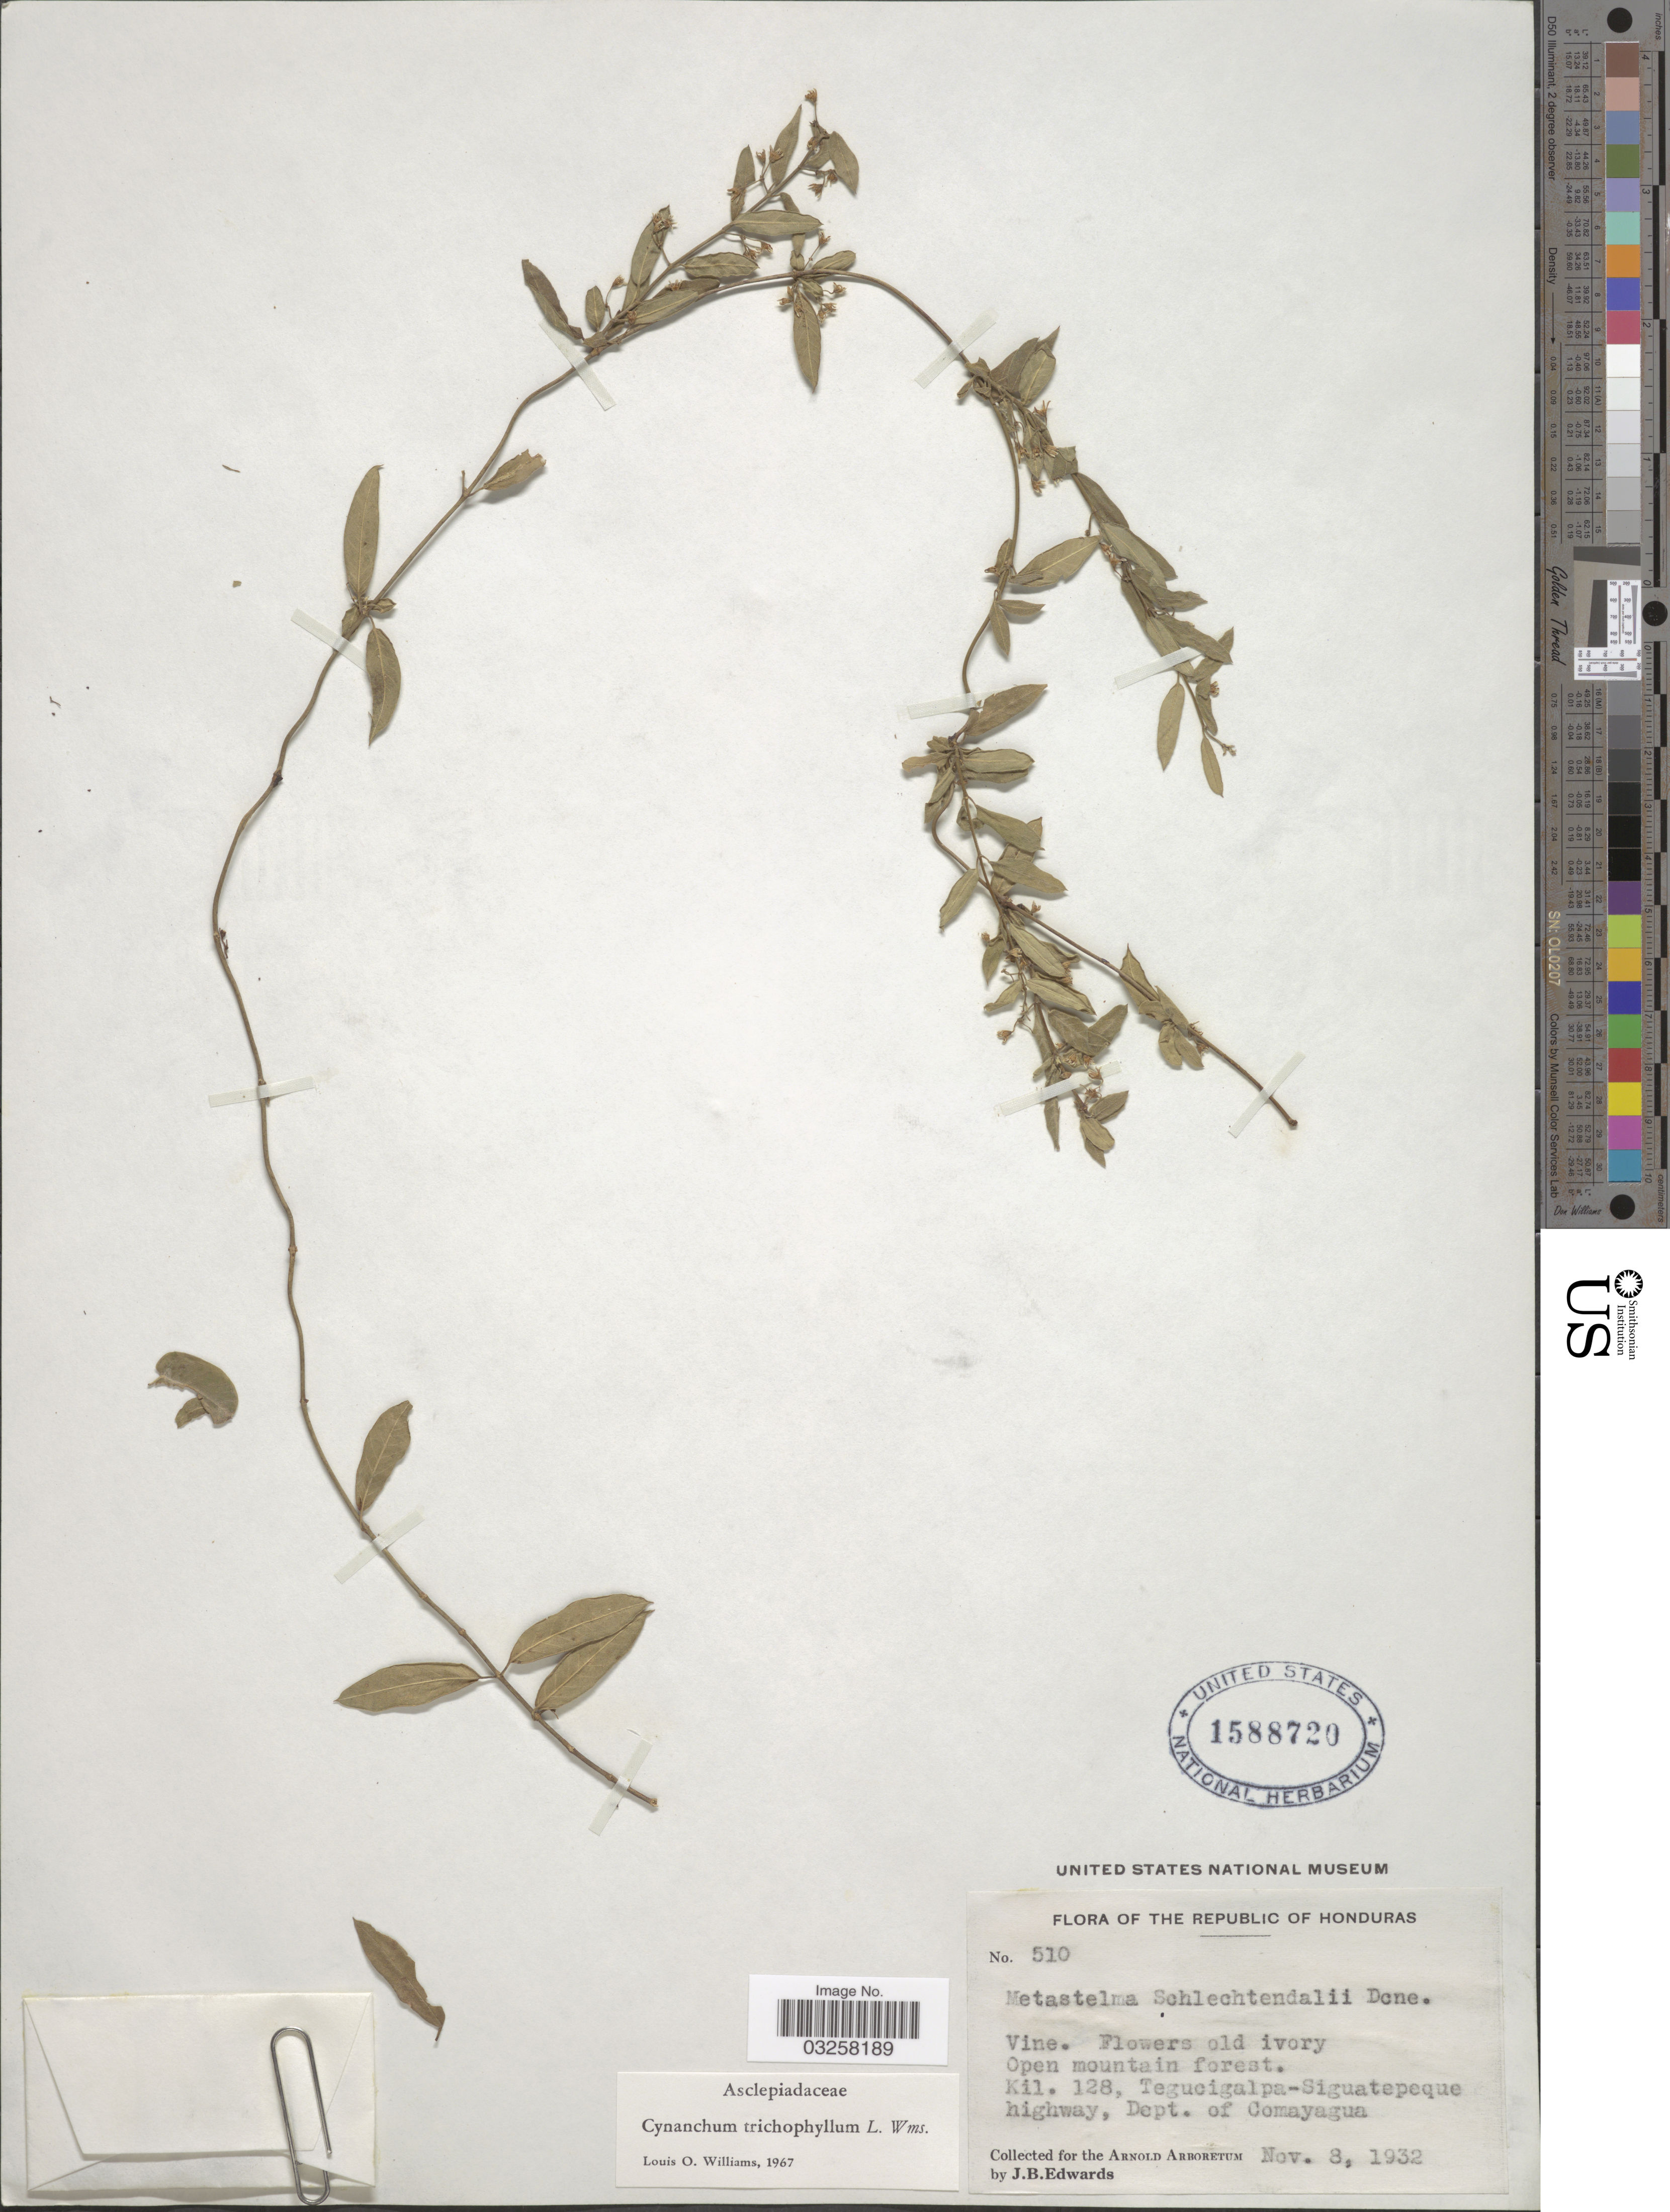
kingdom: Plantae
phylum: Tracheophyta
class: Magnoliopsida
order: Gentianales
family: Apocynaceae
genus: Metastelma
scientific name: Metastelma schlechtendalii var. trichophyllum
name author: (L.O. Williams) Liede & Meve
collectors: J. B. Edwards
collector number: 510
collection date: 1932-11-08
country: Honduras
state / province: Comayagua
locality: Kil. 128, Tegucigalpa-Siguatepeque highway, Dept. of Comayagua.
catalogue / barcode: US 1588720